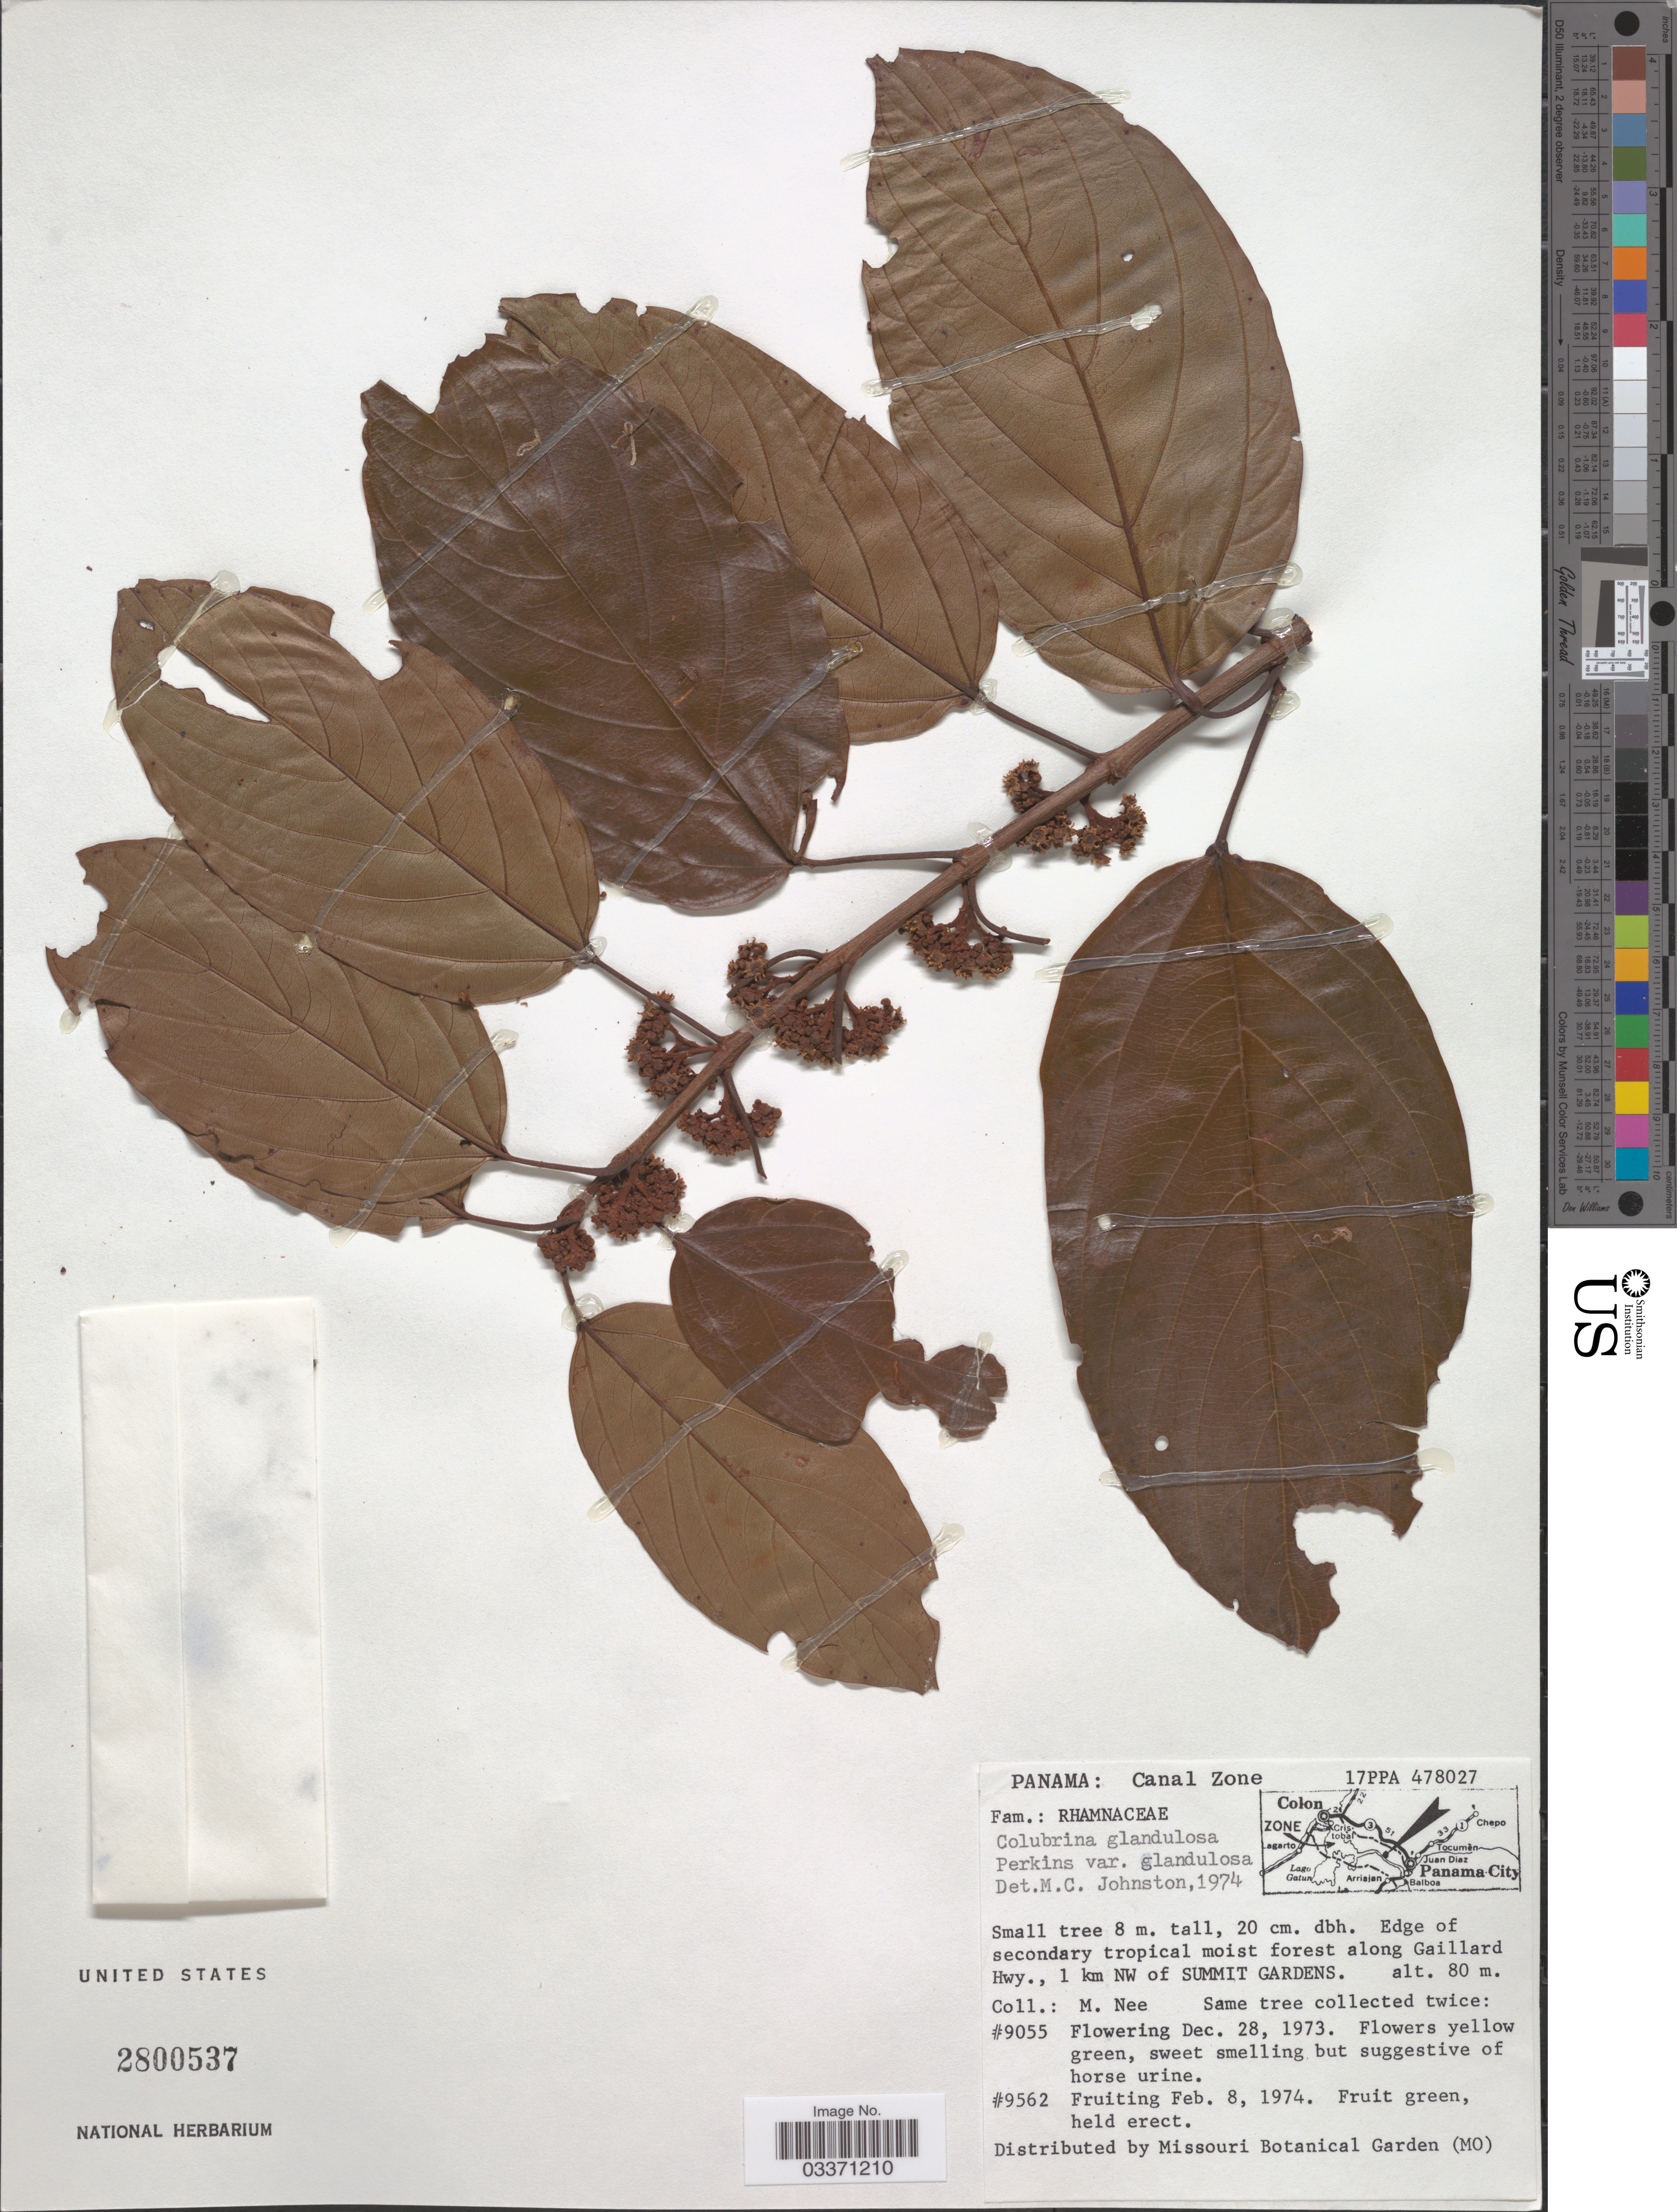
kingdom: Plantae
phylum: Tracheophyta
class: Magnoliopsida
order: Rosales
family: Rhamnaceae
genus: Colubrina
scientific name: Colubrina glandulosa var. glandulosa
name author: Perkins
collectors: M. Nee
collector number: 9055/9562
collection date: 1973-12-28/1974-02-08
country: Panama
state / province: Colón / Panamá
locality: Canal Zone, Edge of secondary tropical moist forest along Gaillard Hwy., 1 km NW of Summit Gardens.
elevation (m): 80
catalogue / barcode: US 2800537